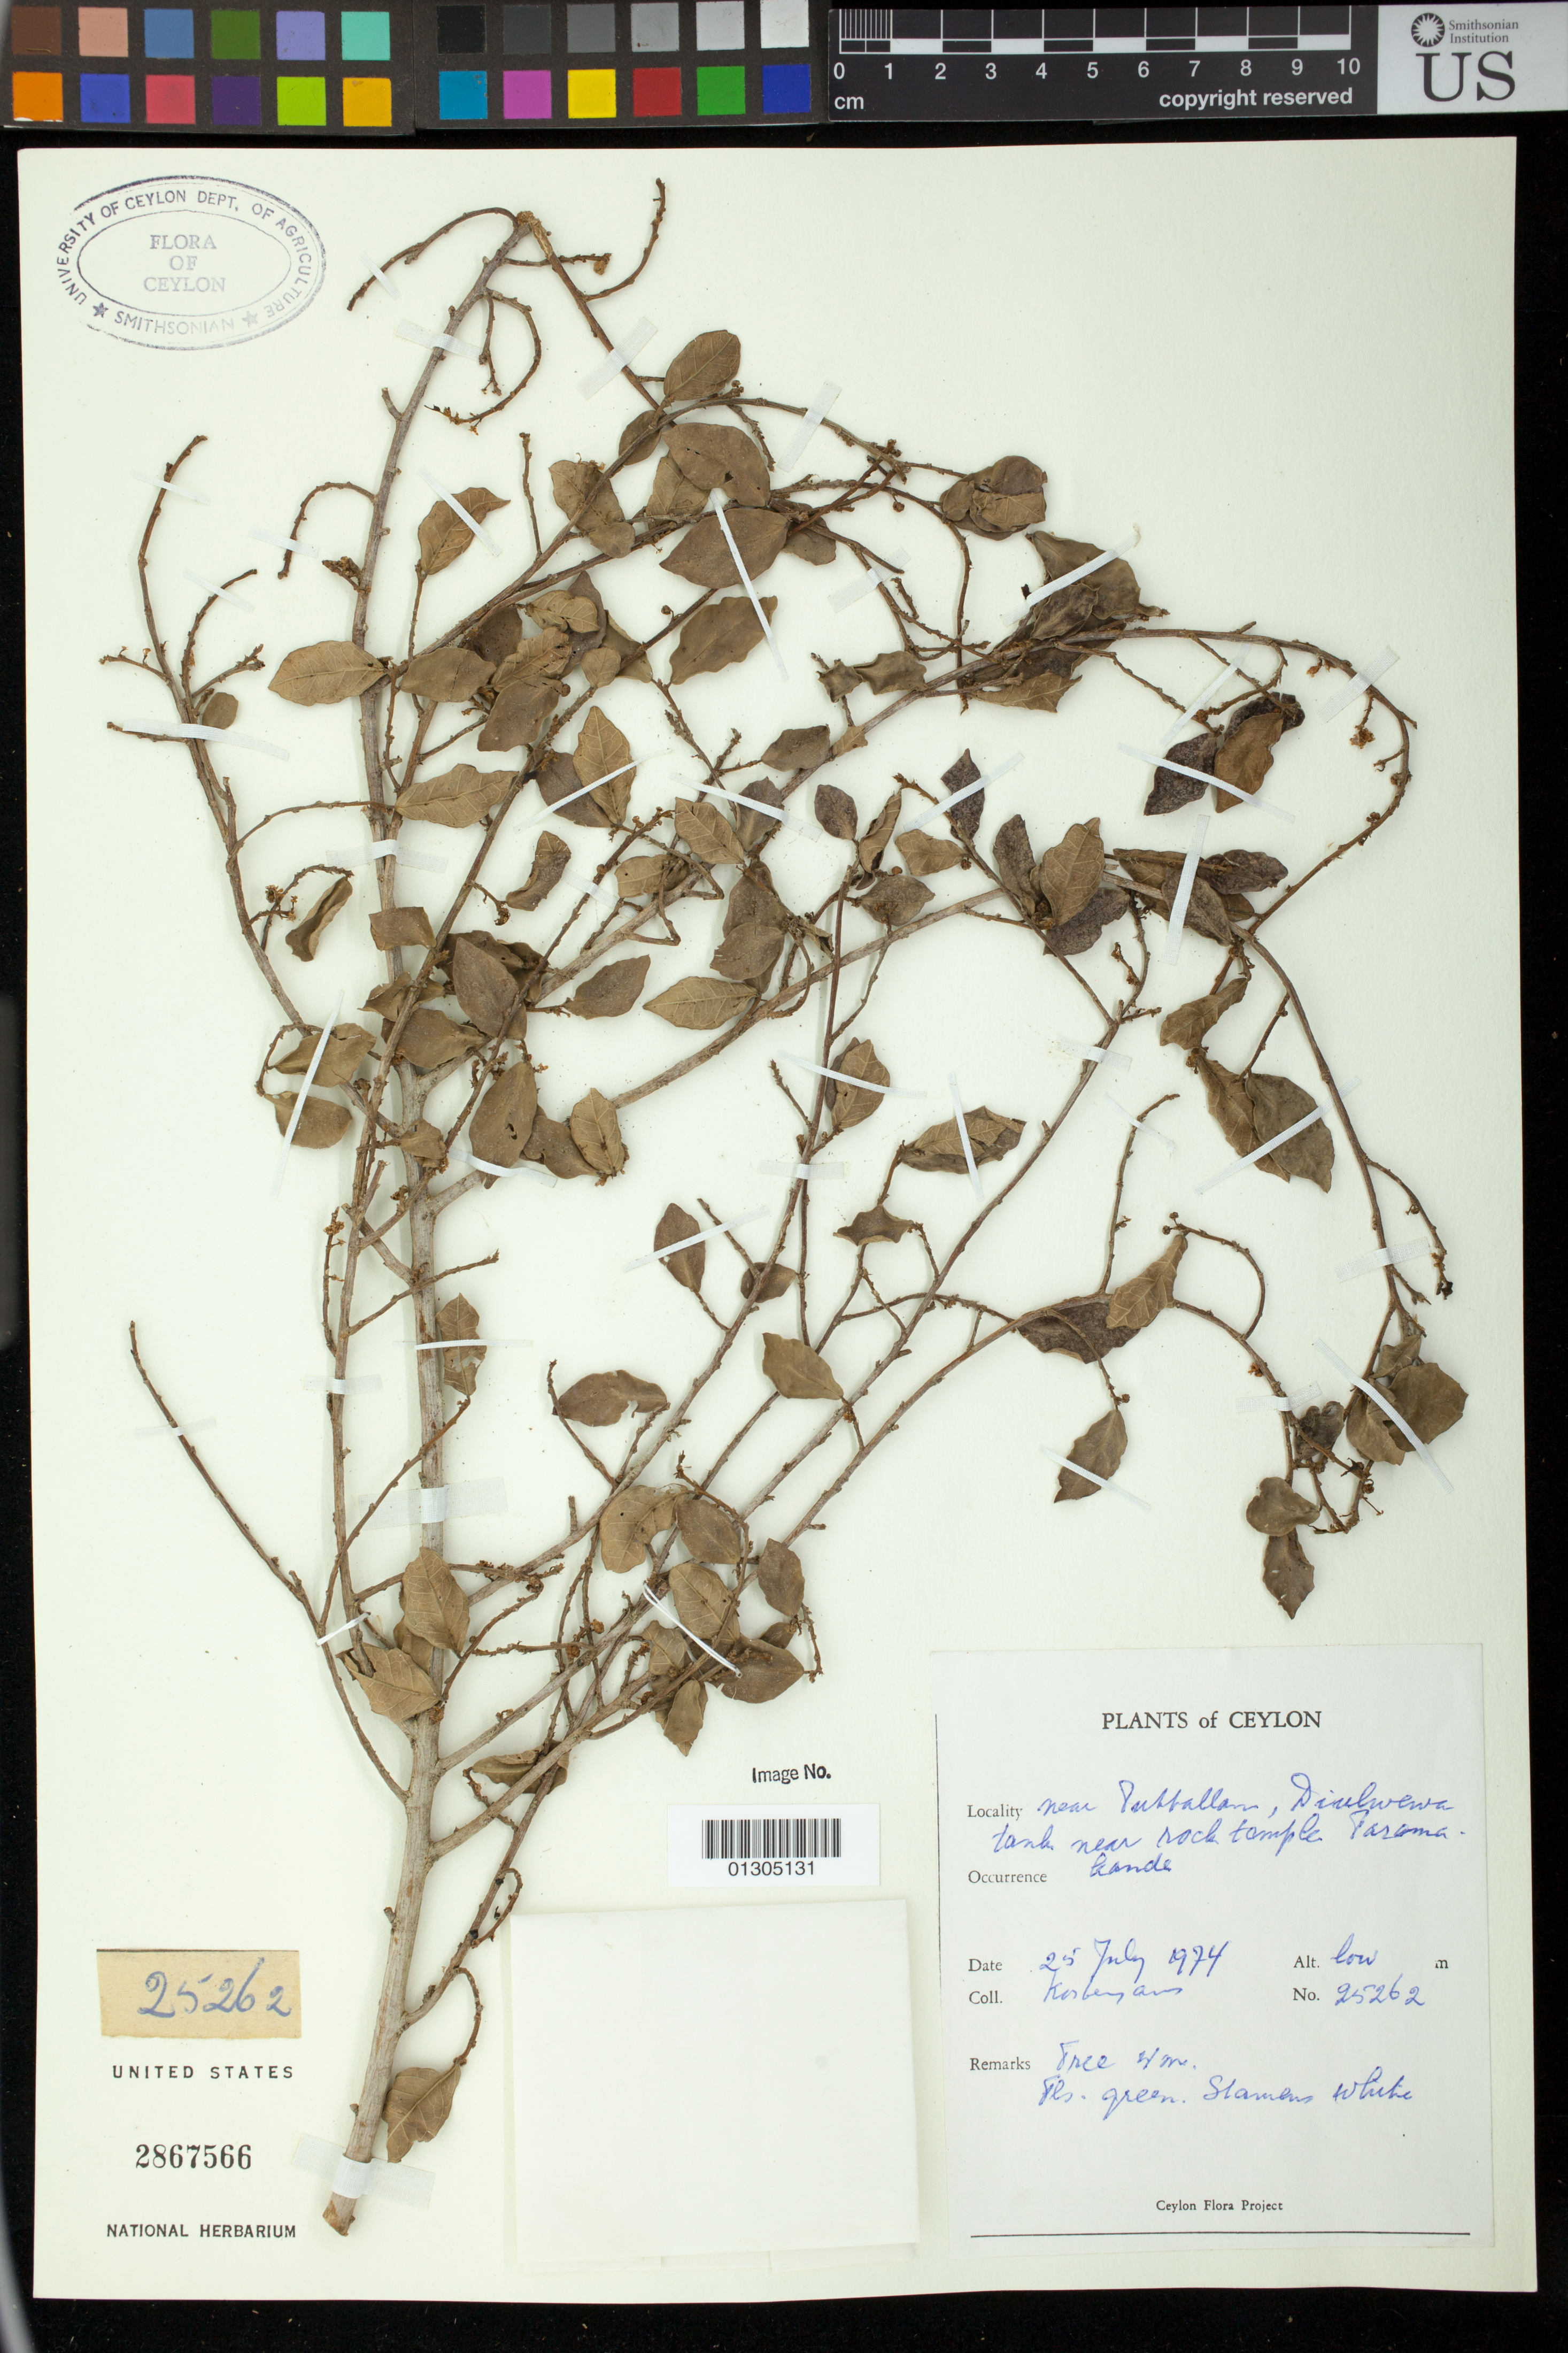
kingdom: Plantae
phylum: Tracheophyta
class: Magnoliopsida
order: Malpighiales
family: Euphorbiaceae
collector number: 25262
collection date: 1974-07-25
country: Sri Lanka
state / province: North Western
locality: near Tuhballan, Diulwewa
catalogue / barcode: US 2867566